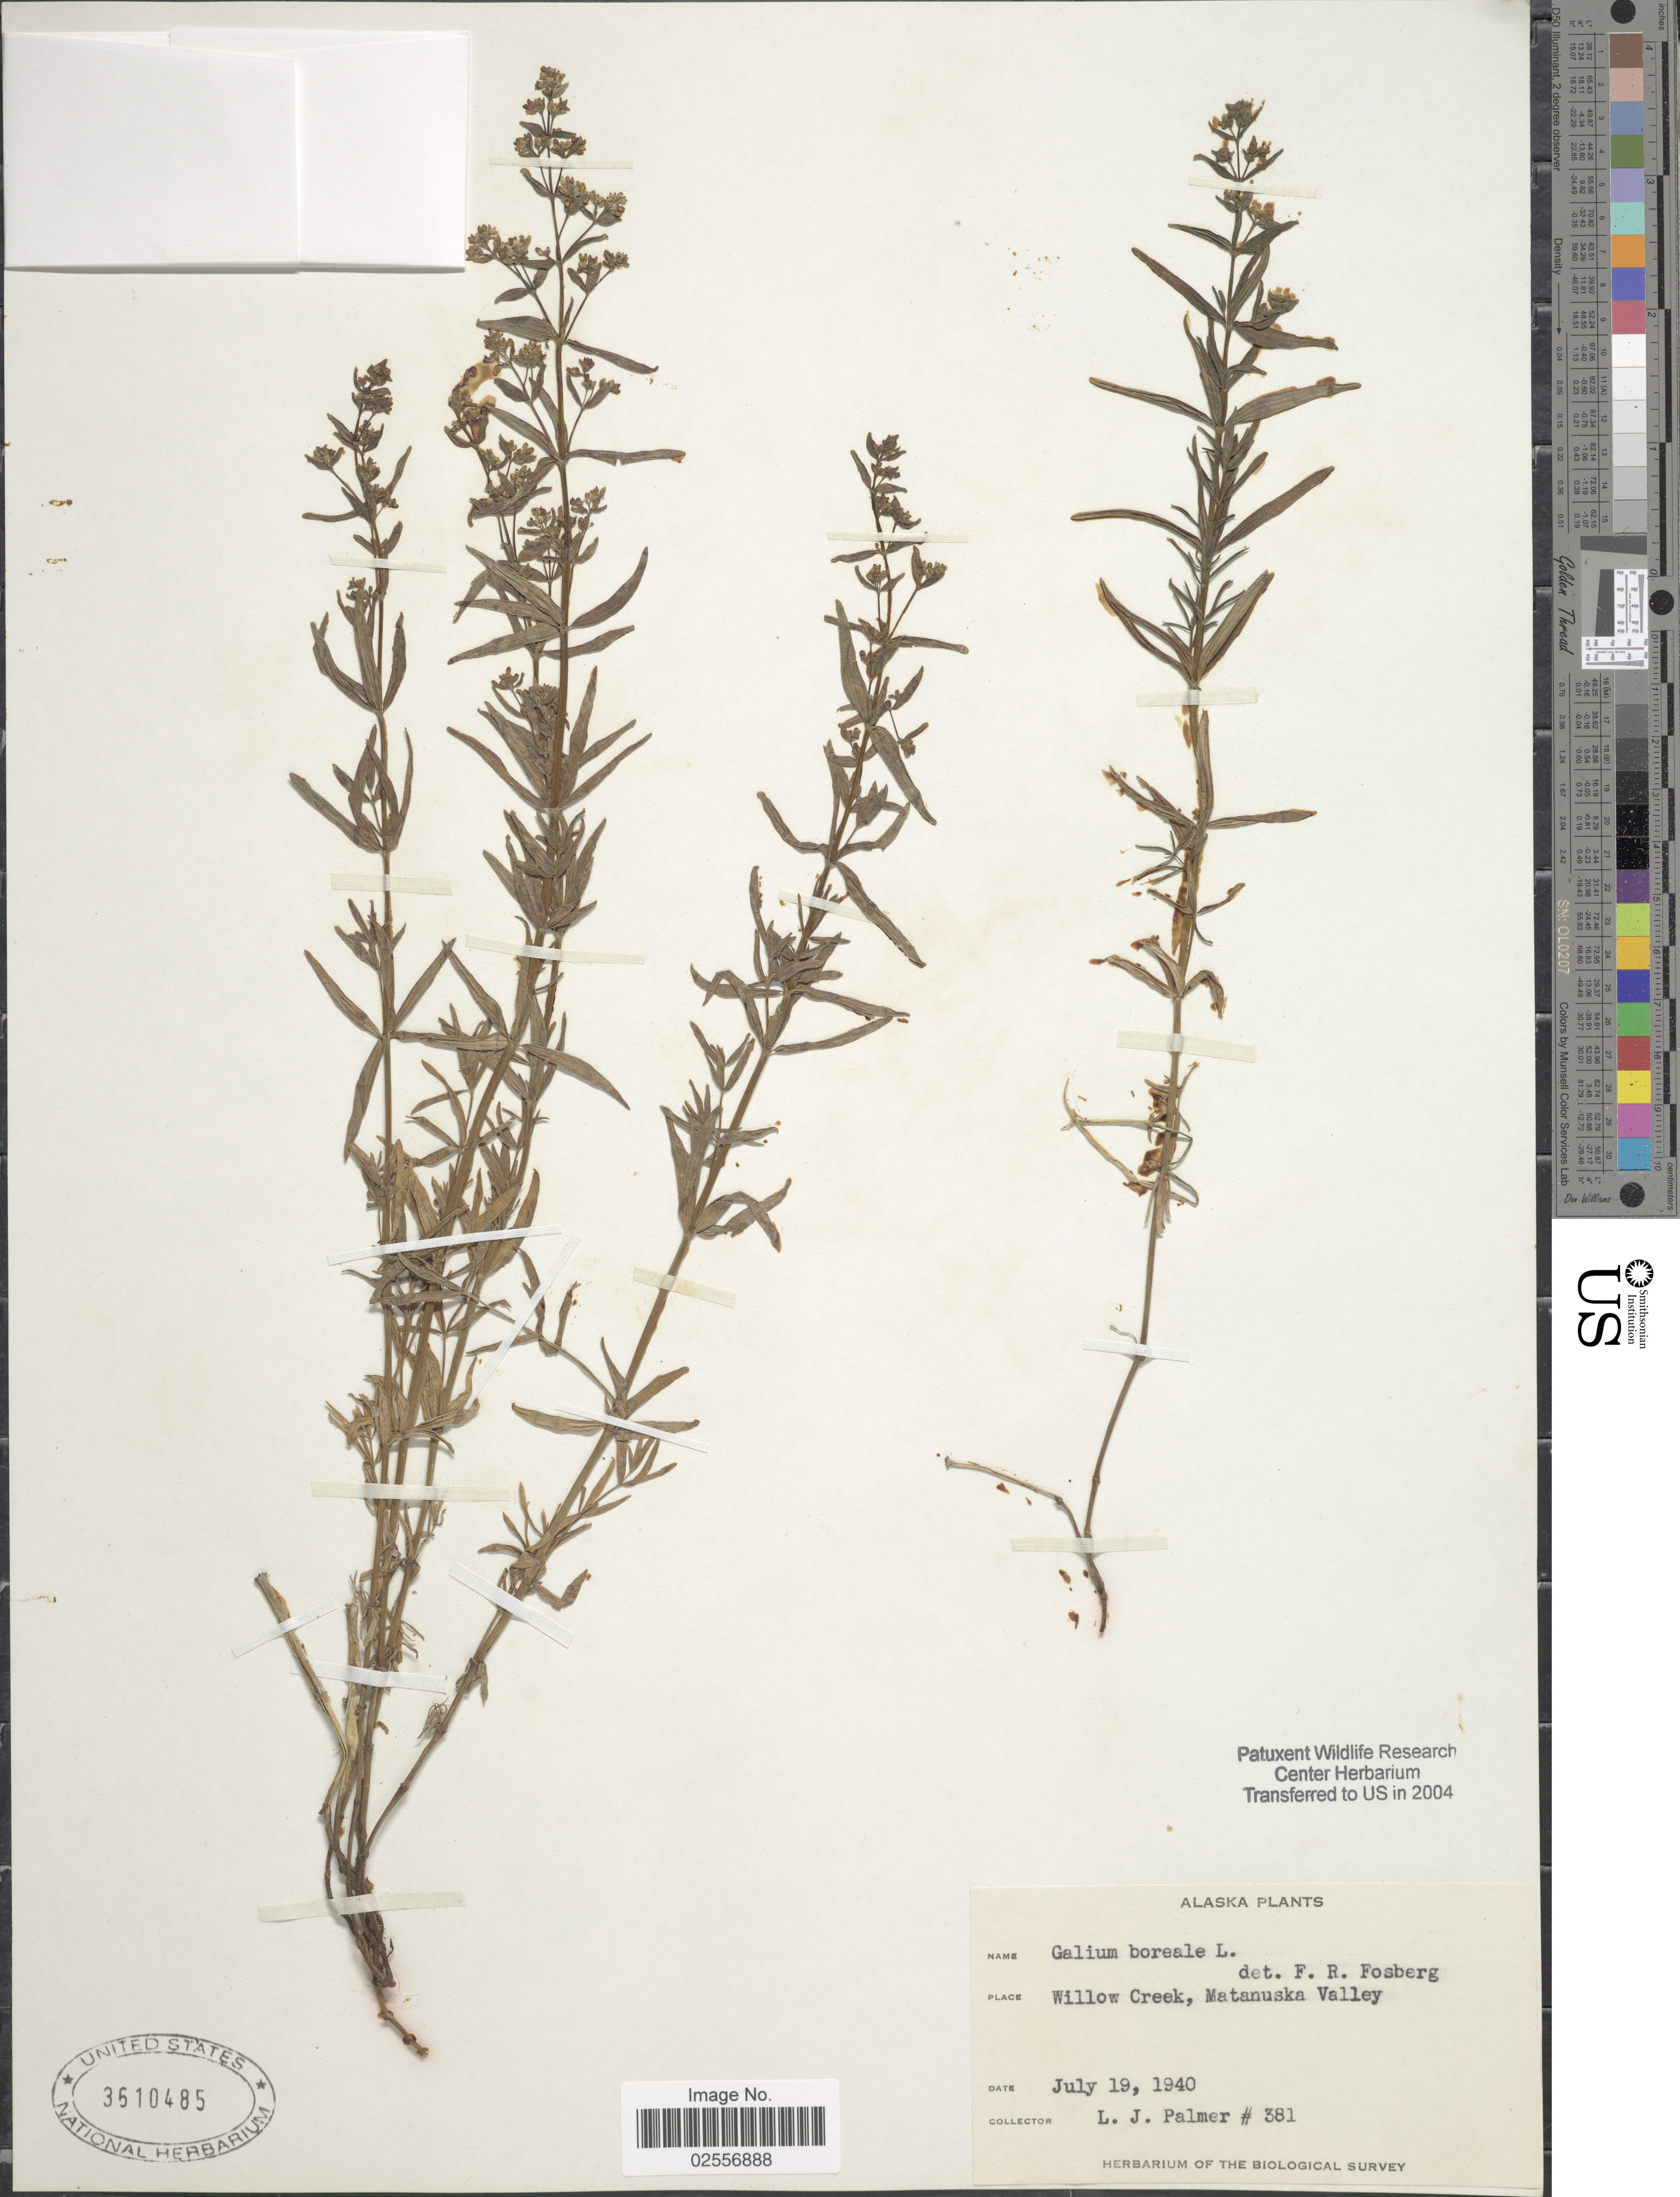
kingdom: Plantae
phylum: Tracheophyta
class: Magnoliopsida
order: Gentianales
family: Rubiaceae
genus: Galium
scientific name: Galium boreale L.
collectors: L. J. Palmer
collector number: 381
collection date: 1940-07-19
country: United States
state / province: Alaska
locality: Willow Creek, Matanuska Valley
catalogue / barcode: US 3610485